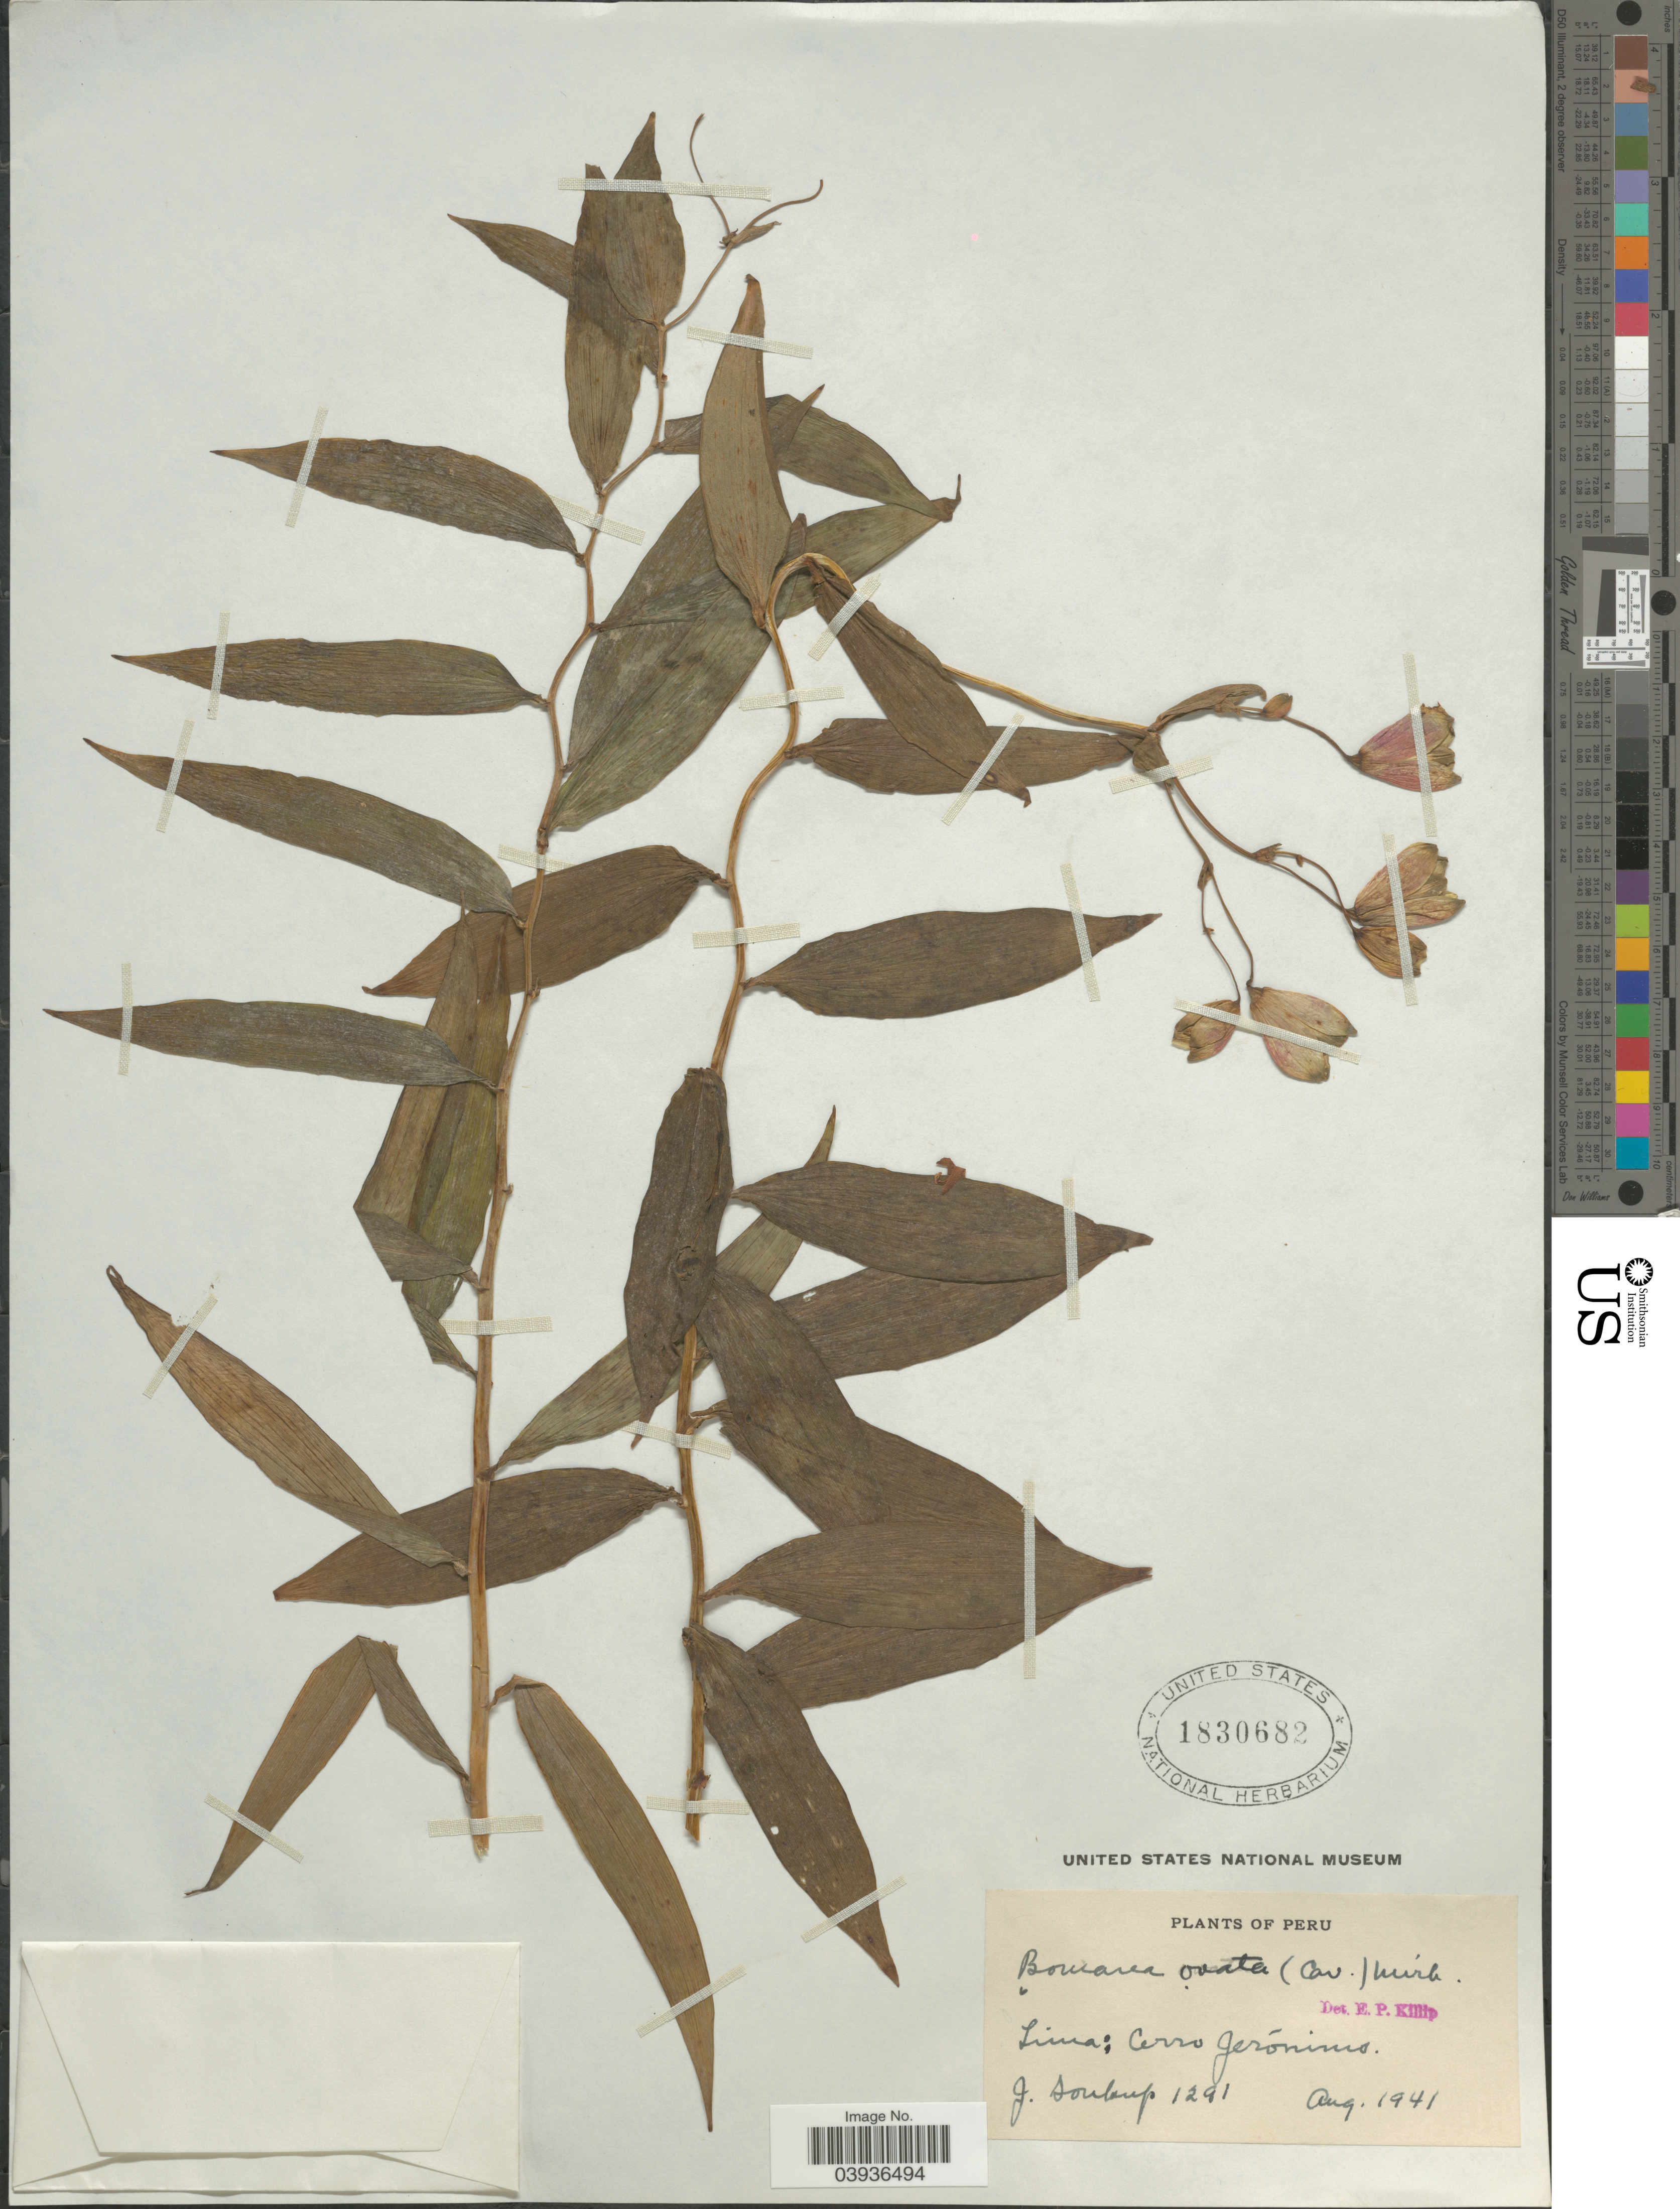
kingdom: Plantae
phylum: Tracheophyta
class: Liliopsida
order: Liliales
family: Alstroemeriaceae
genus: Bomarea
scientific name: Bomarea ovata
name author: (Cav.) Mirb.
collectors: J. Soukup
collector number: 1291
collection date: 1941-08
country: Peru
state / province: Lima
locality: Cerro Jerónimo.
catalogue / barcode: US 1830682